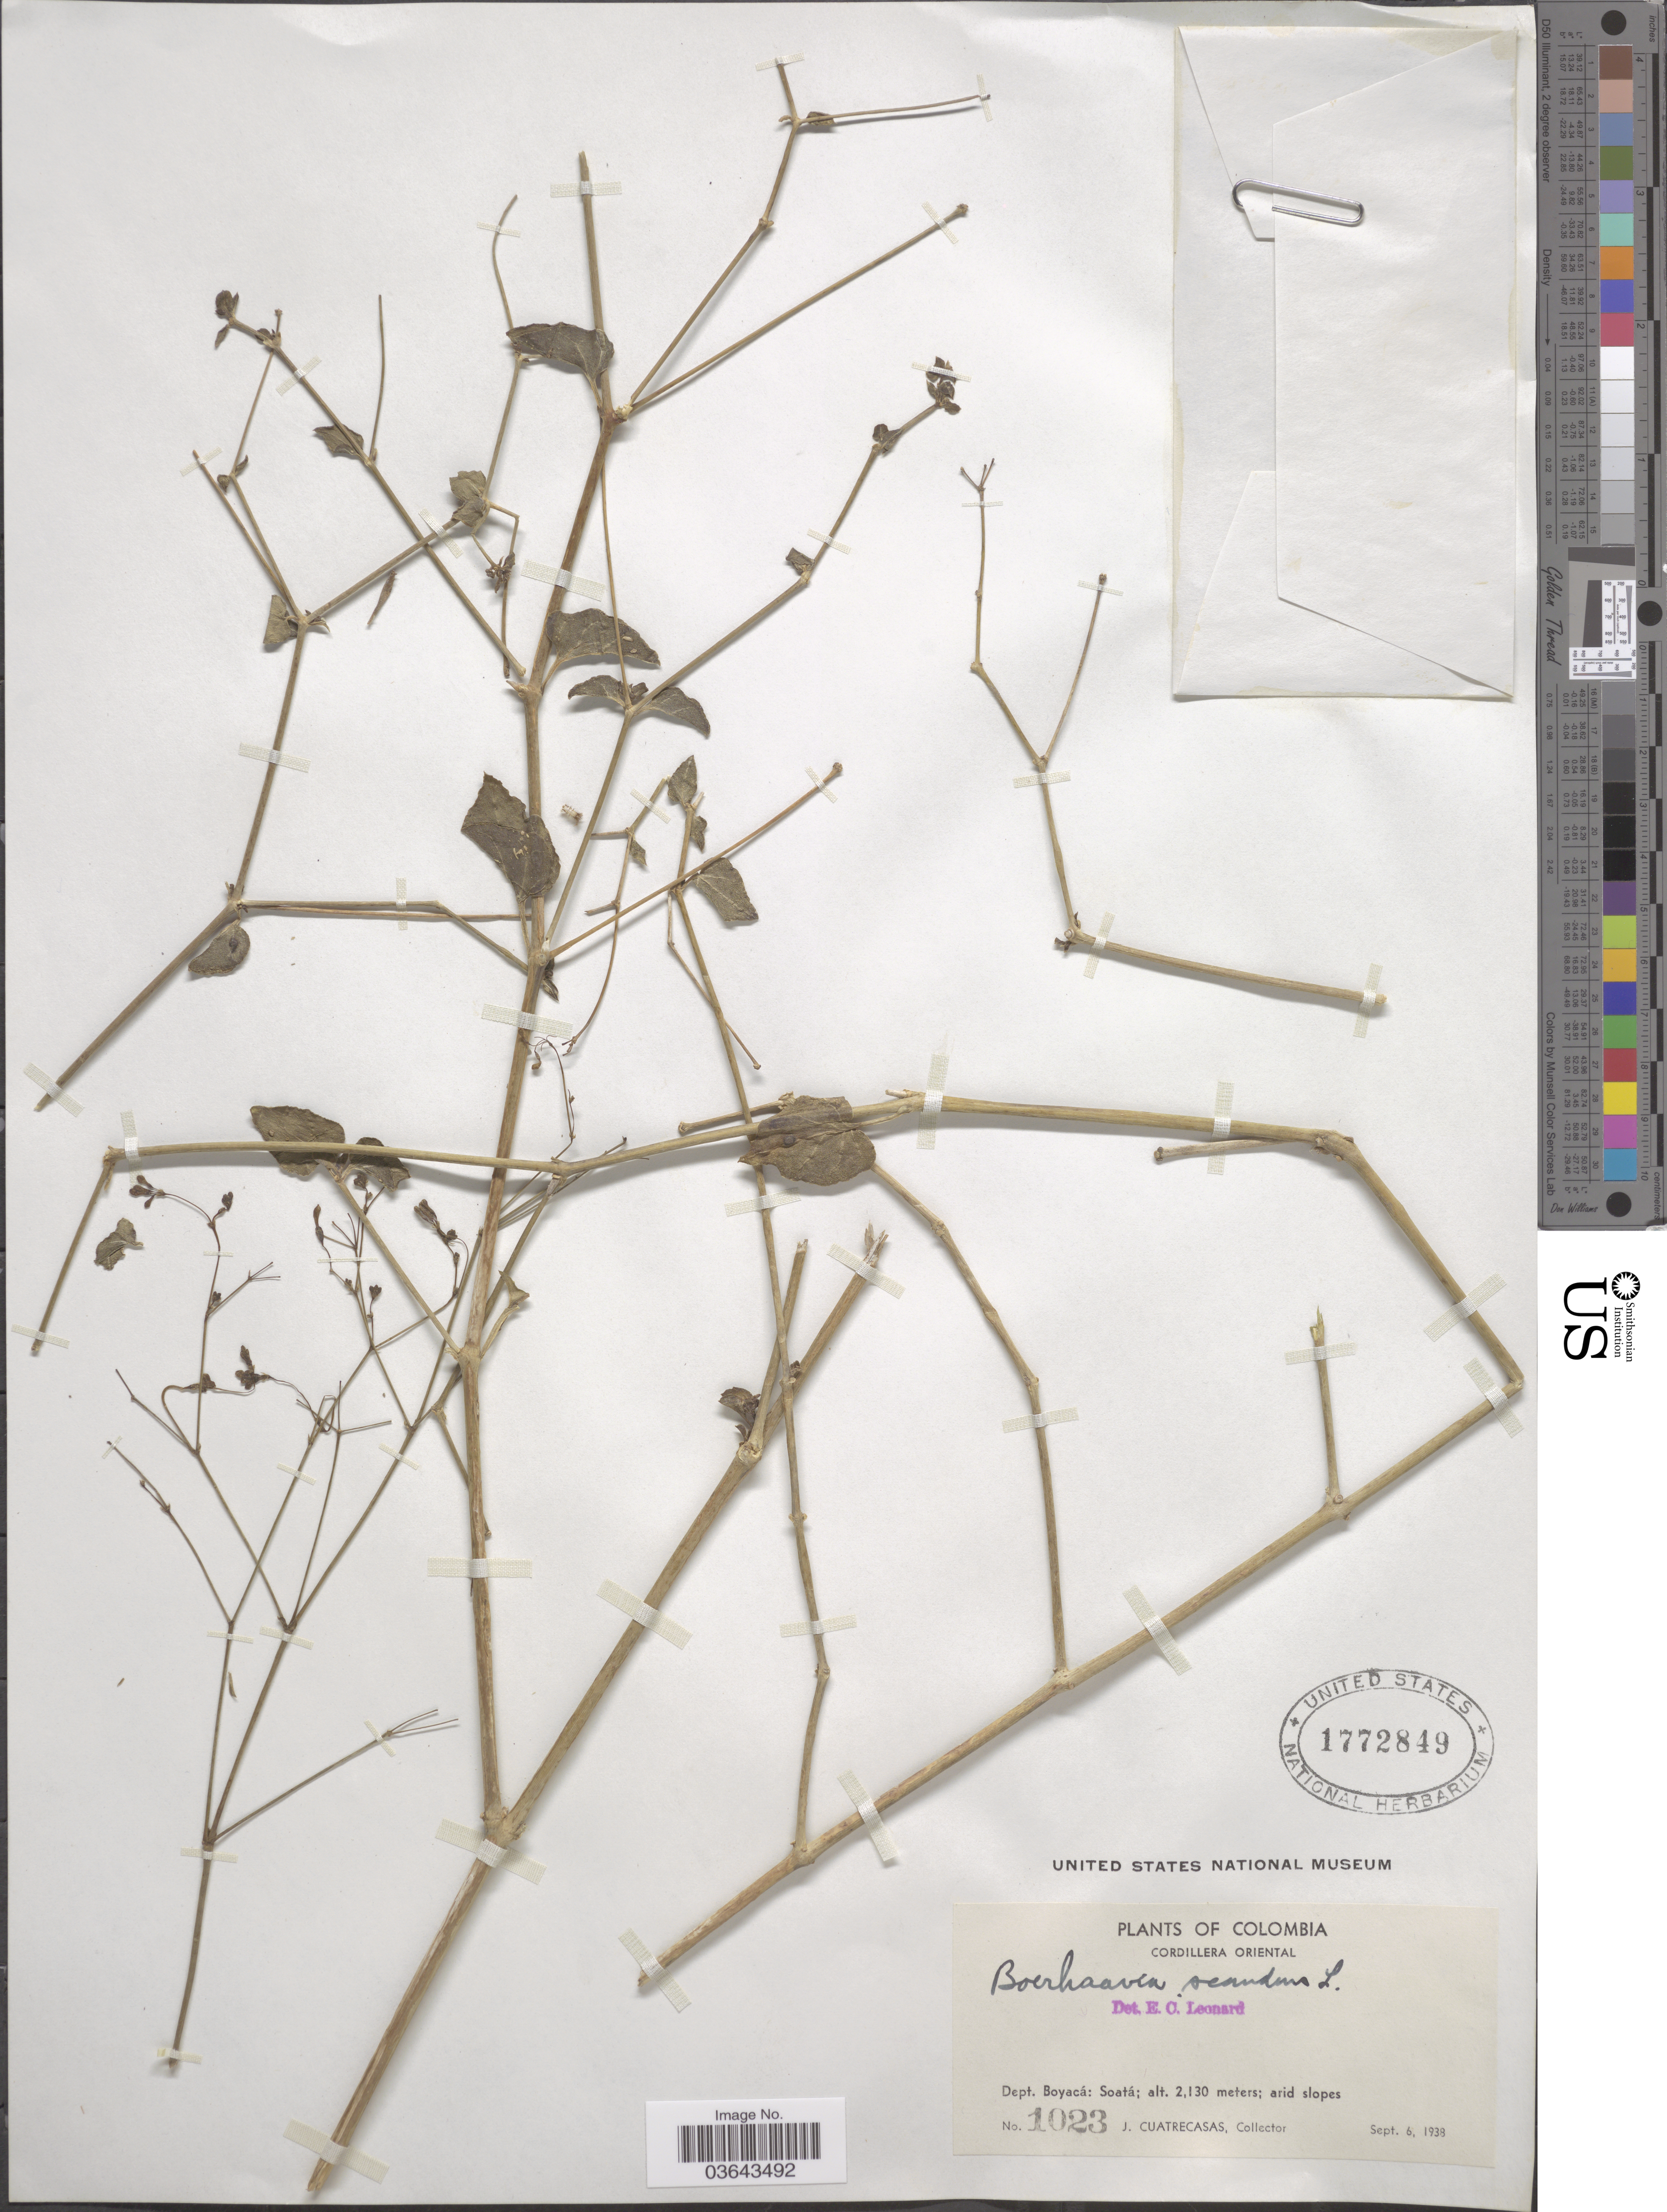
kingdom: Plantae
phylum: Tracheophyta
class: Magnoliopsida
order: Caryophyllales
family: Nyctaginaceae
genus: Boerhavia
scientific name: Boerhavia scandens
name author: L.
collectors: J. Cuatrecasas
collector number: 1023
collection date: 1938-09-06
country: Colombia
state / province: Boyacá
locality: Cordillera Oriental. Dept. Boyacá: Soatá.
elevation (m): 2130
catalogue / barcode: US 1772849